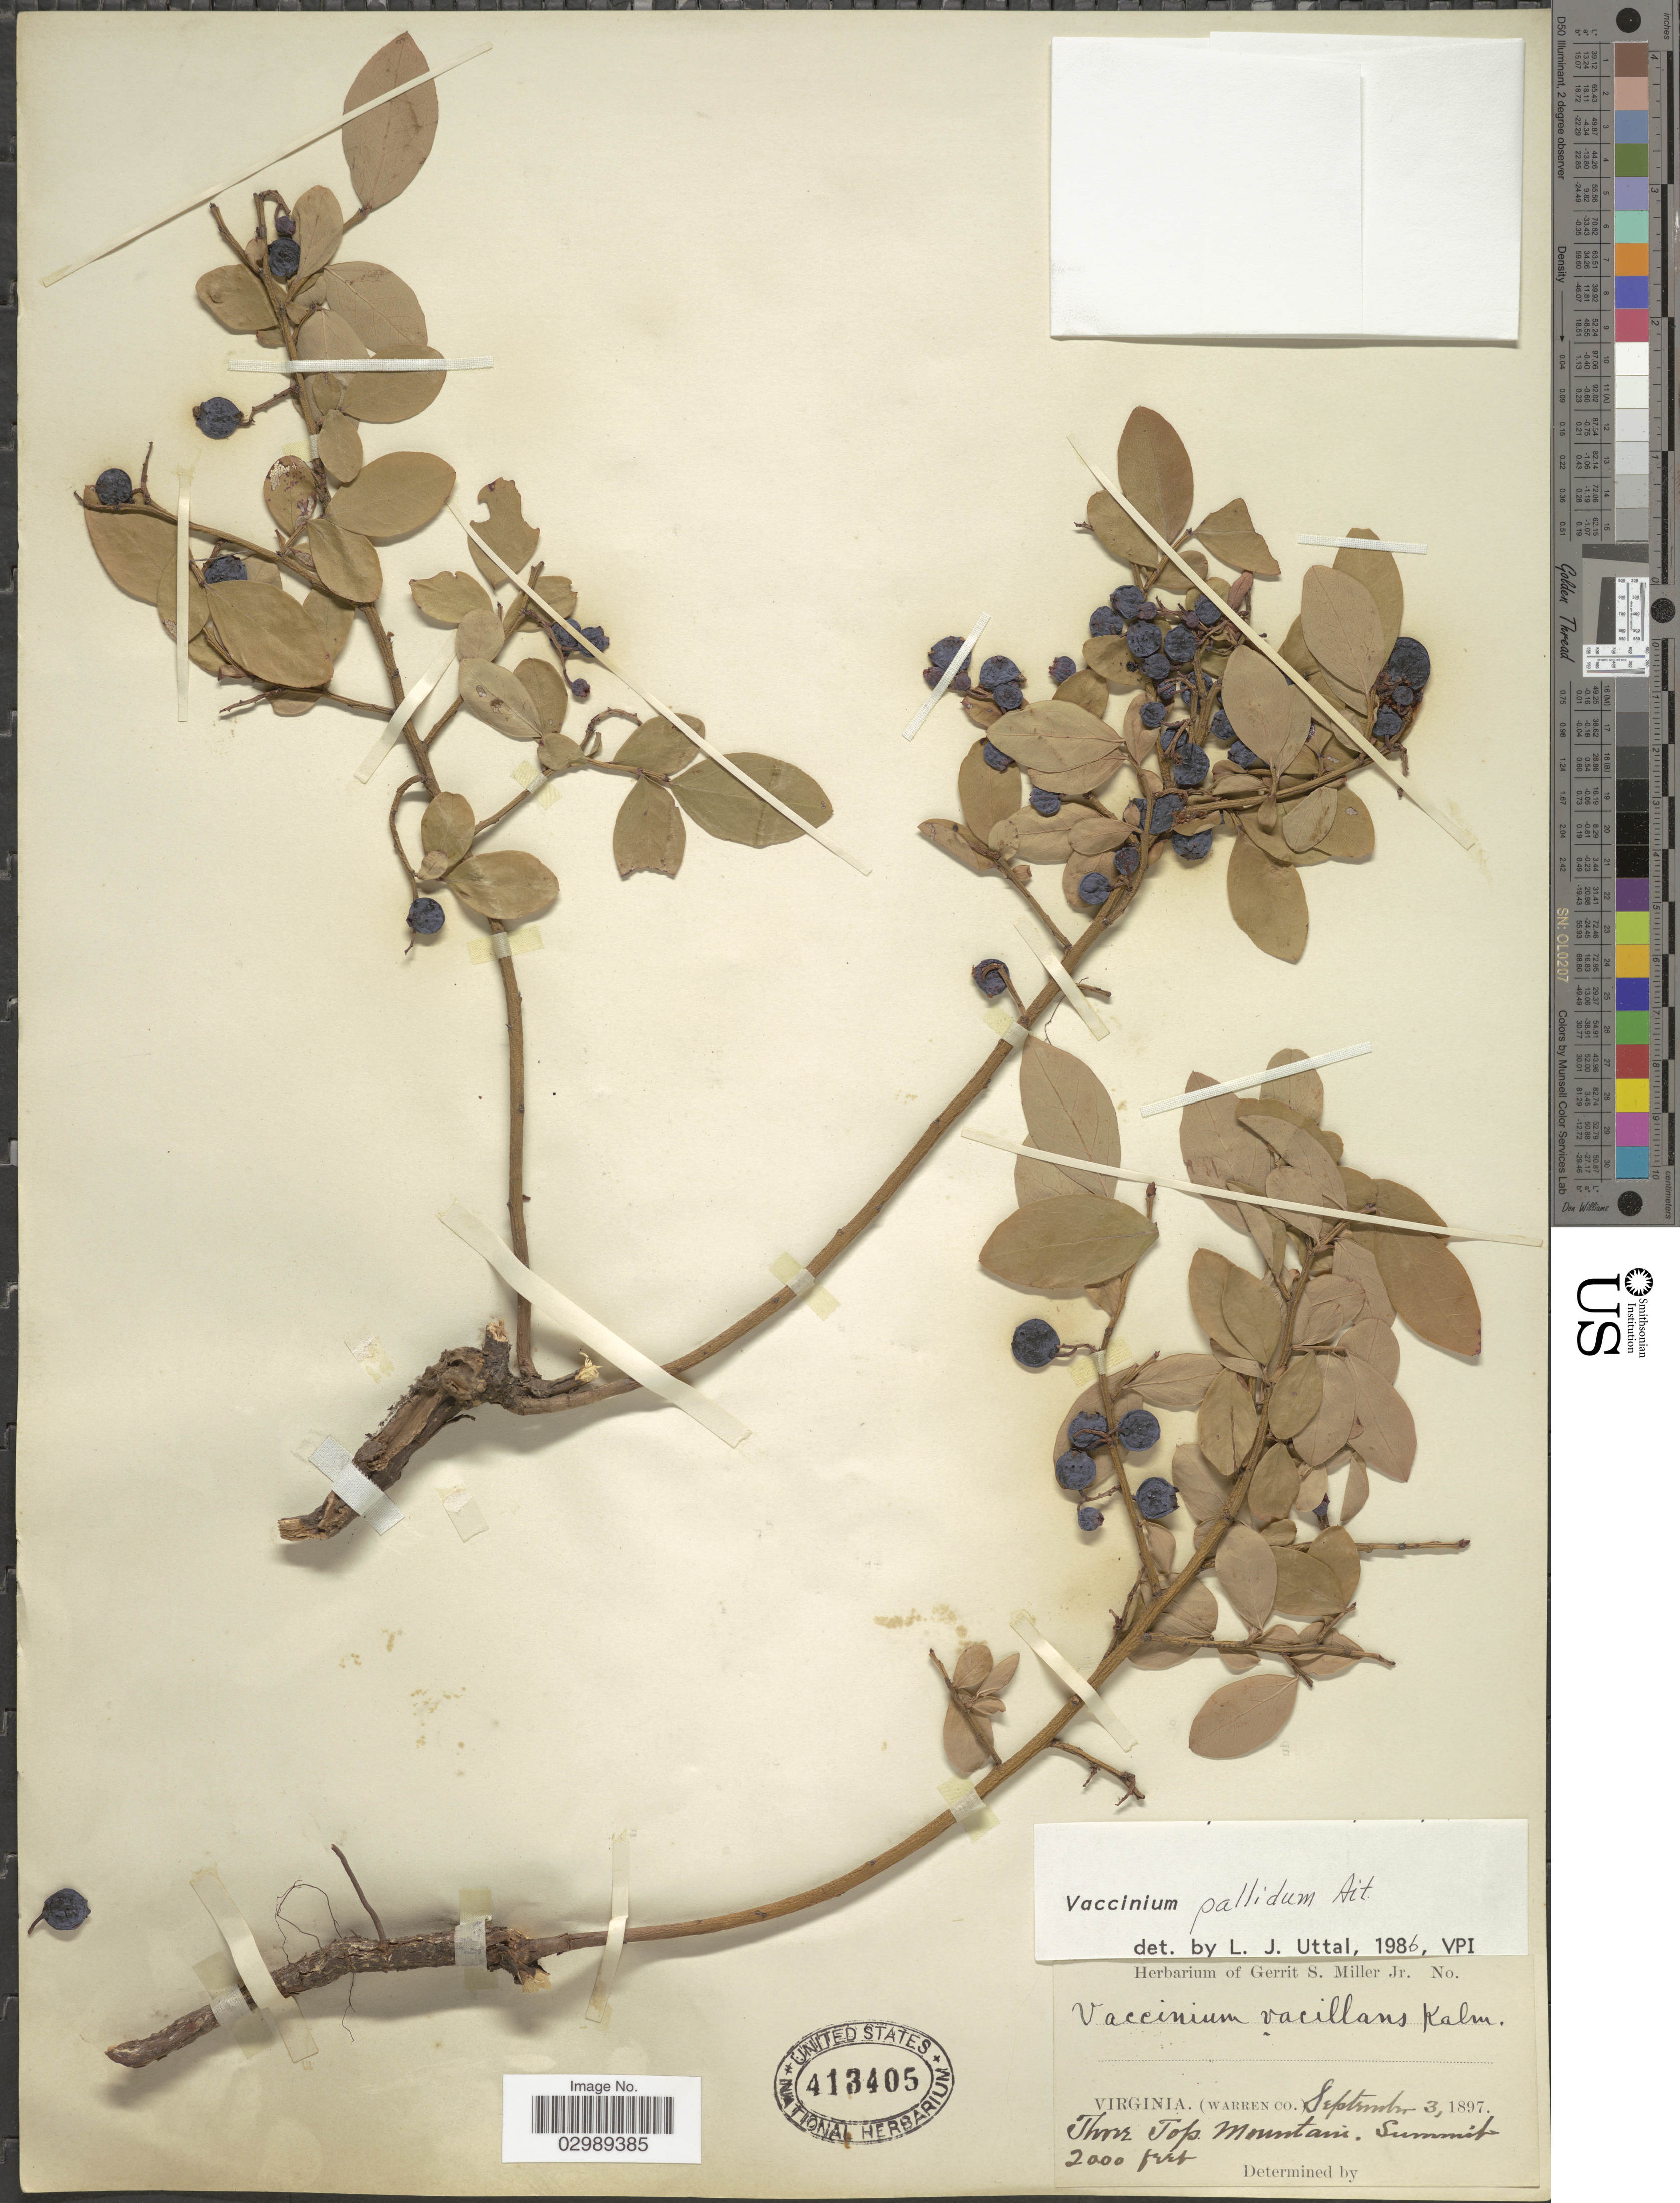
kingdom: Plantae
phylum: Tracheophyta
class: Magnoliopsida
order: Ericales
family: Ericaceae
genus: Vaccinium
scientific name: Vaccinium pallidum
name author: Aiton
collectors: G. S. Miller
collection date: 1897-09-03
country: United States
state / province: Virginia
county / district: Warren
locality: Thorr Top Mountains.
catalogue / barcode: US 413405